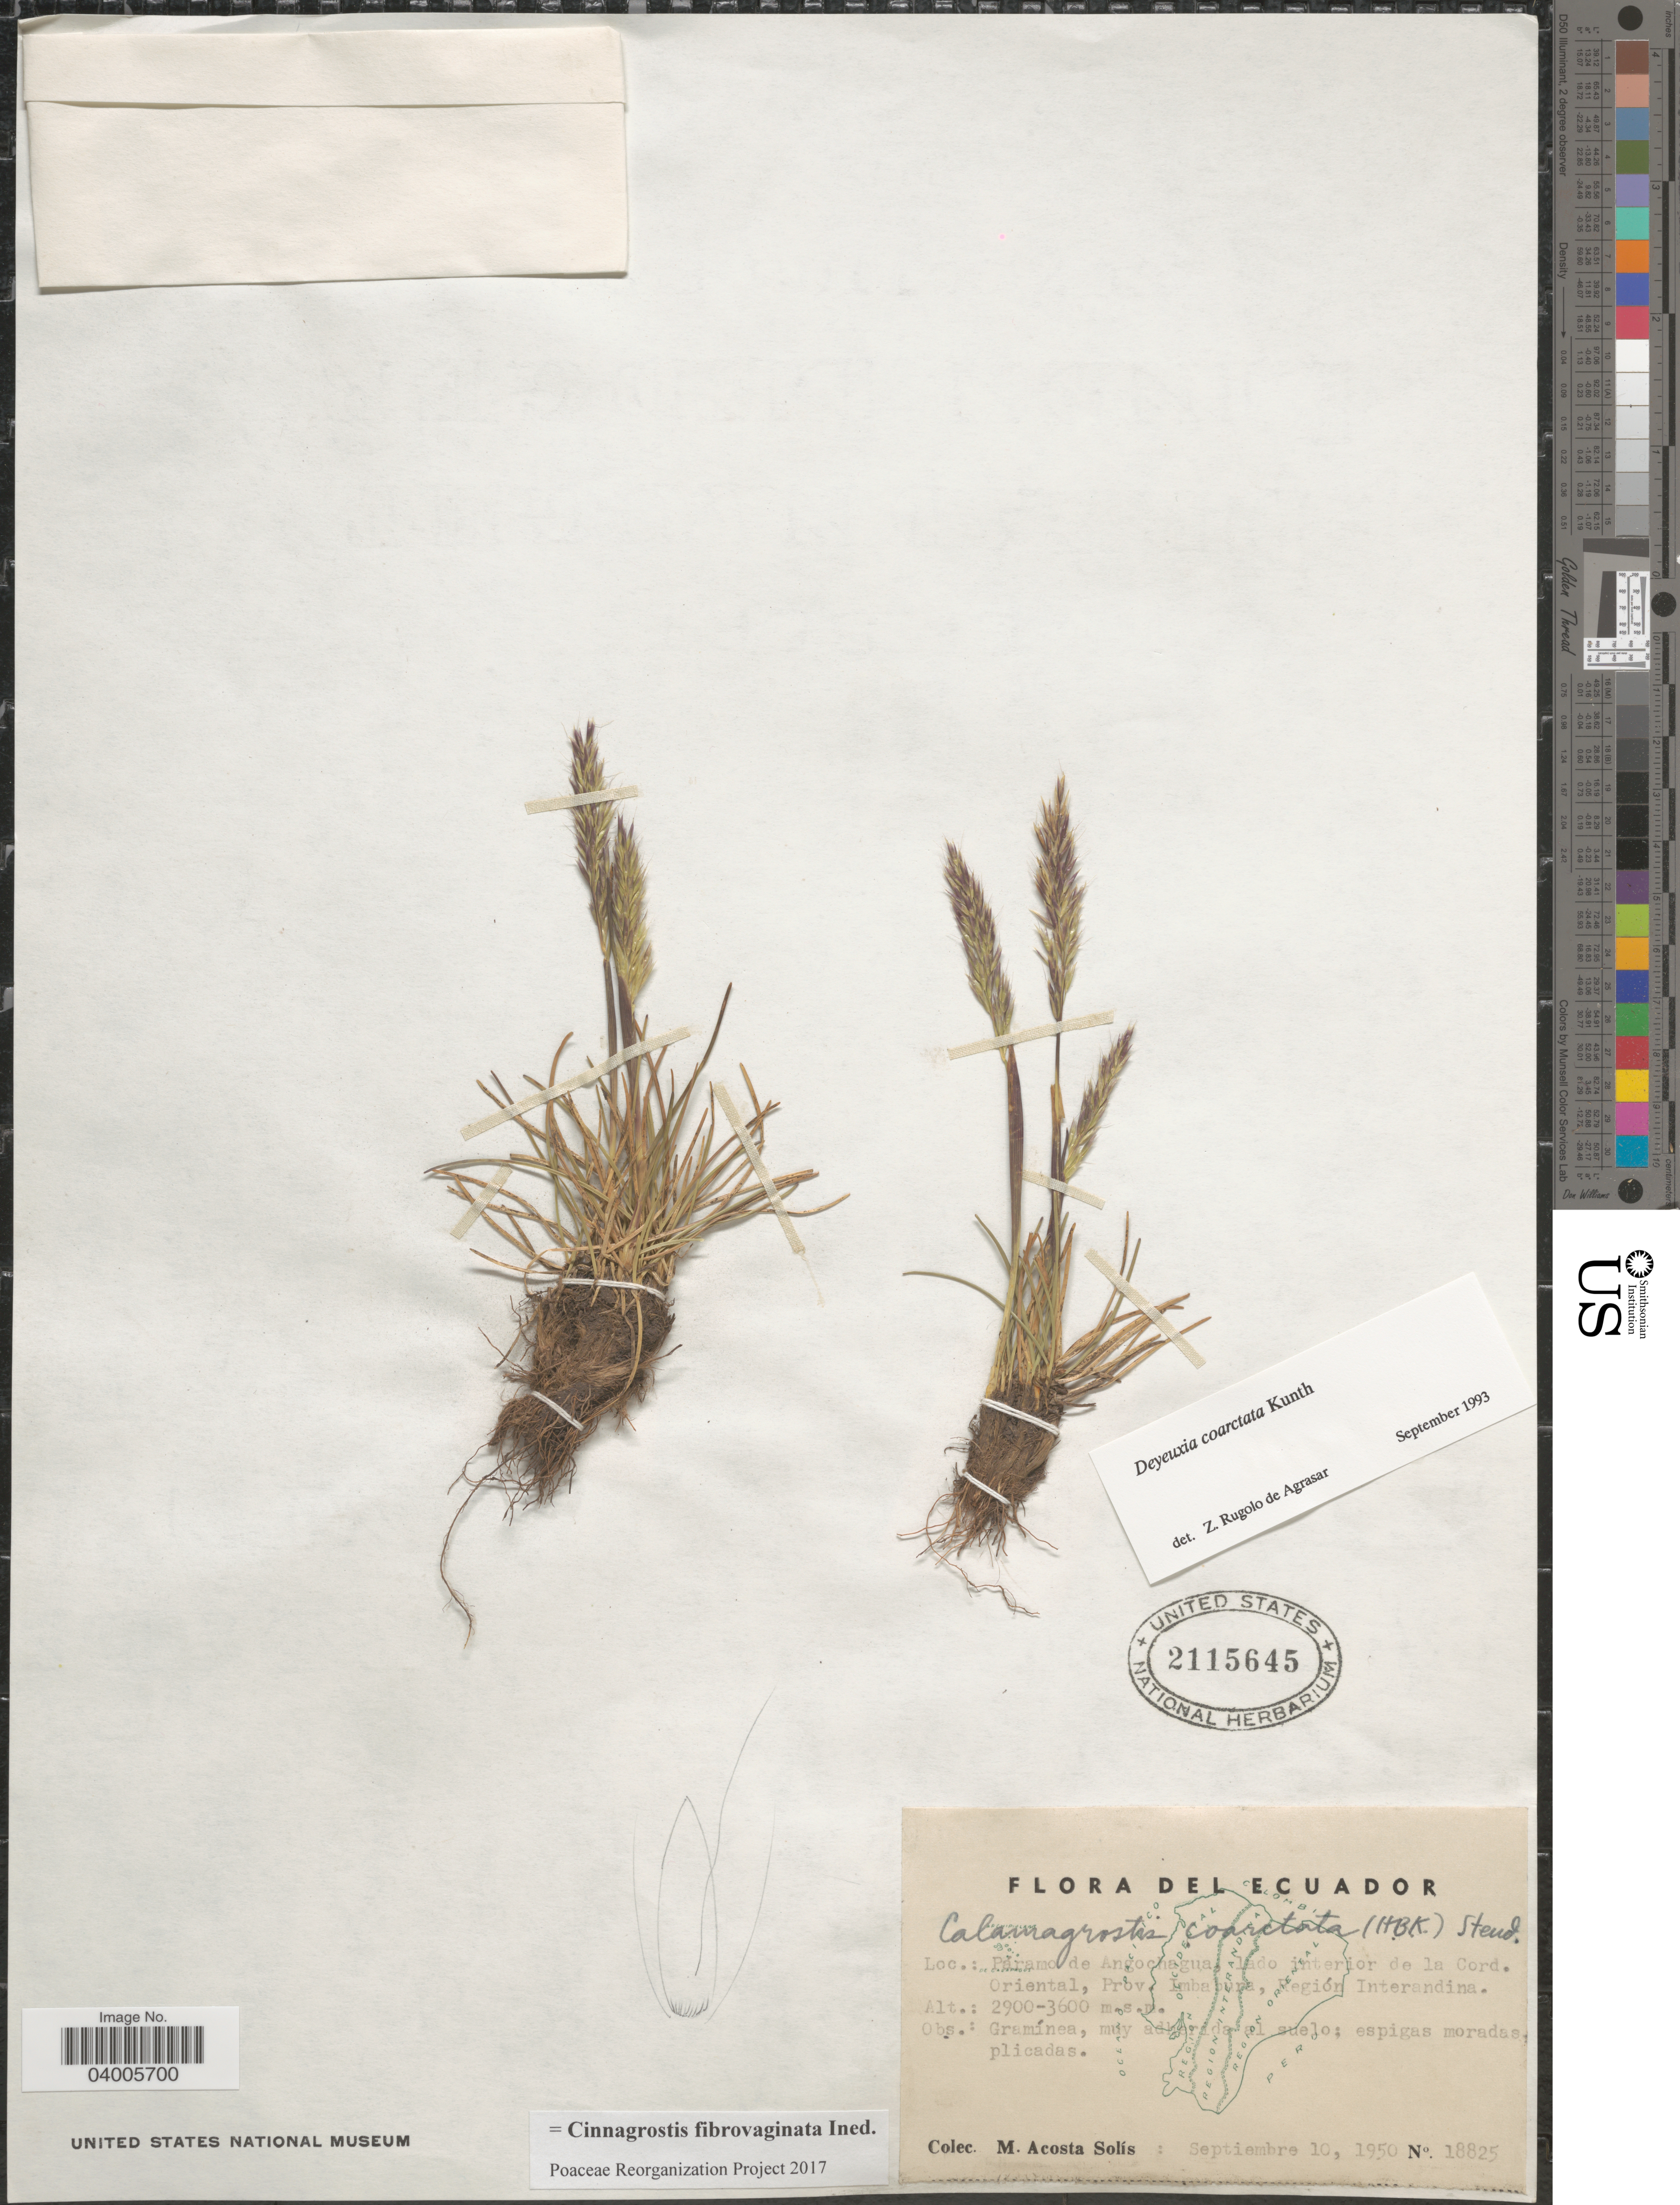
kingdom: Plantae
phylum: Tracheophyta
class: Liliopsida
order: Poales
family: Poaceae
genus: Cinnagrostis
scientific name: Cinnagrostis coarctata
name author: (Kunth) P.M. Peterson et al.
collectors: M. Acosta Solis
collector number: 18825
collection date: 1950-09-10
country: Ecuador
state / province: Imbabura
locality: Páramo de Angochagua, lado interior de la Cord. Oriental, Región Interandina.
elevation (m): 2900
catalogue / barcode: US 2115645